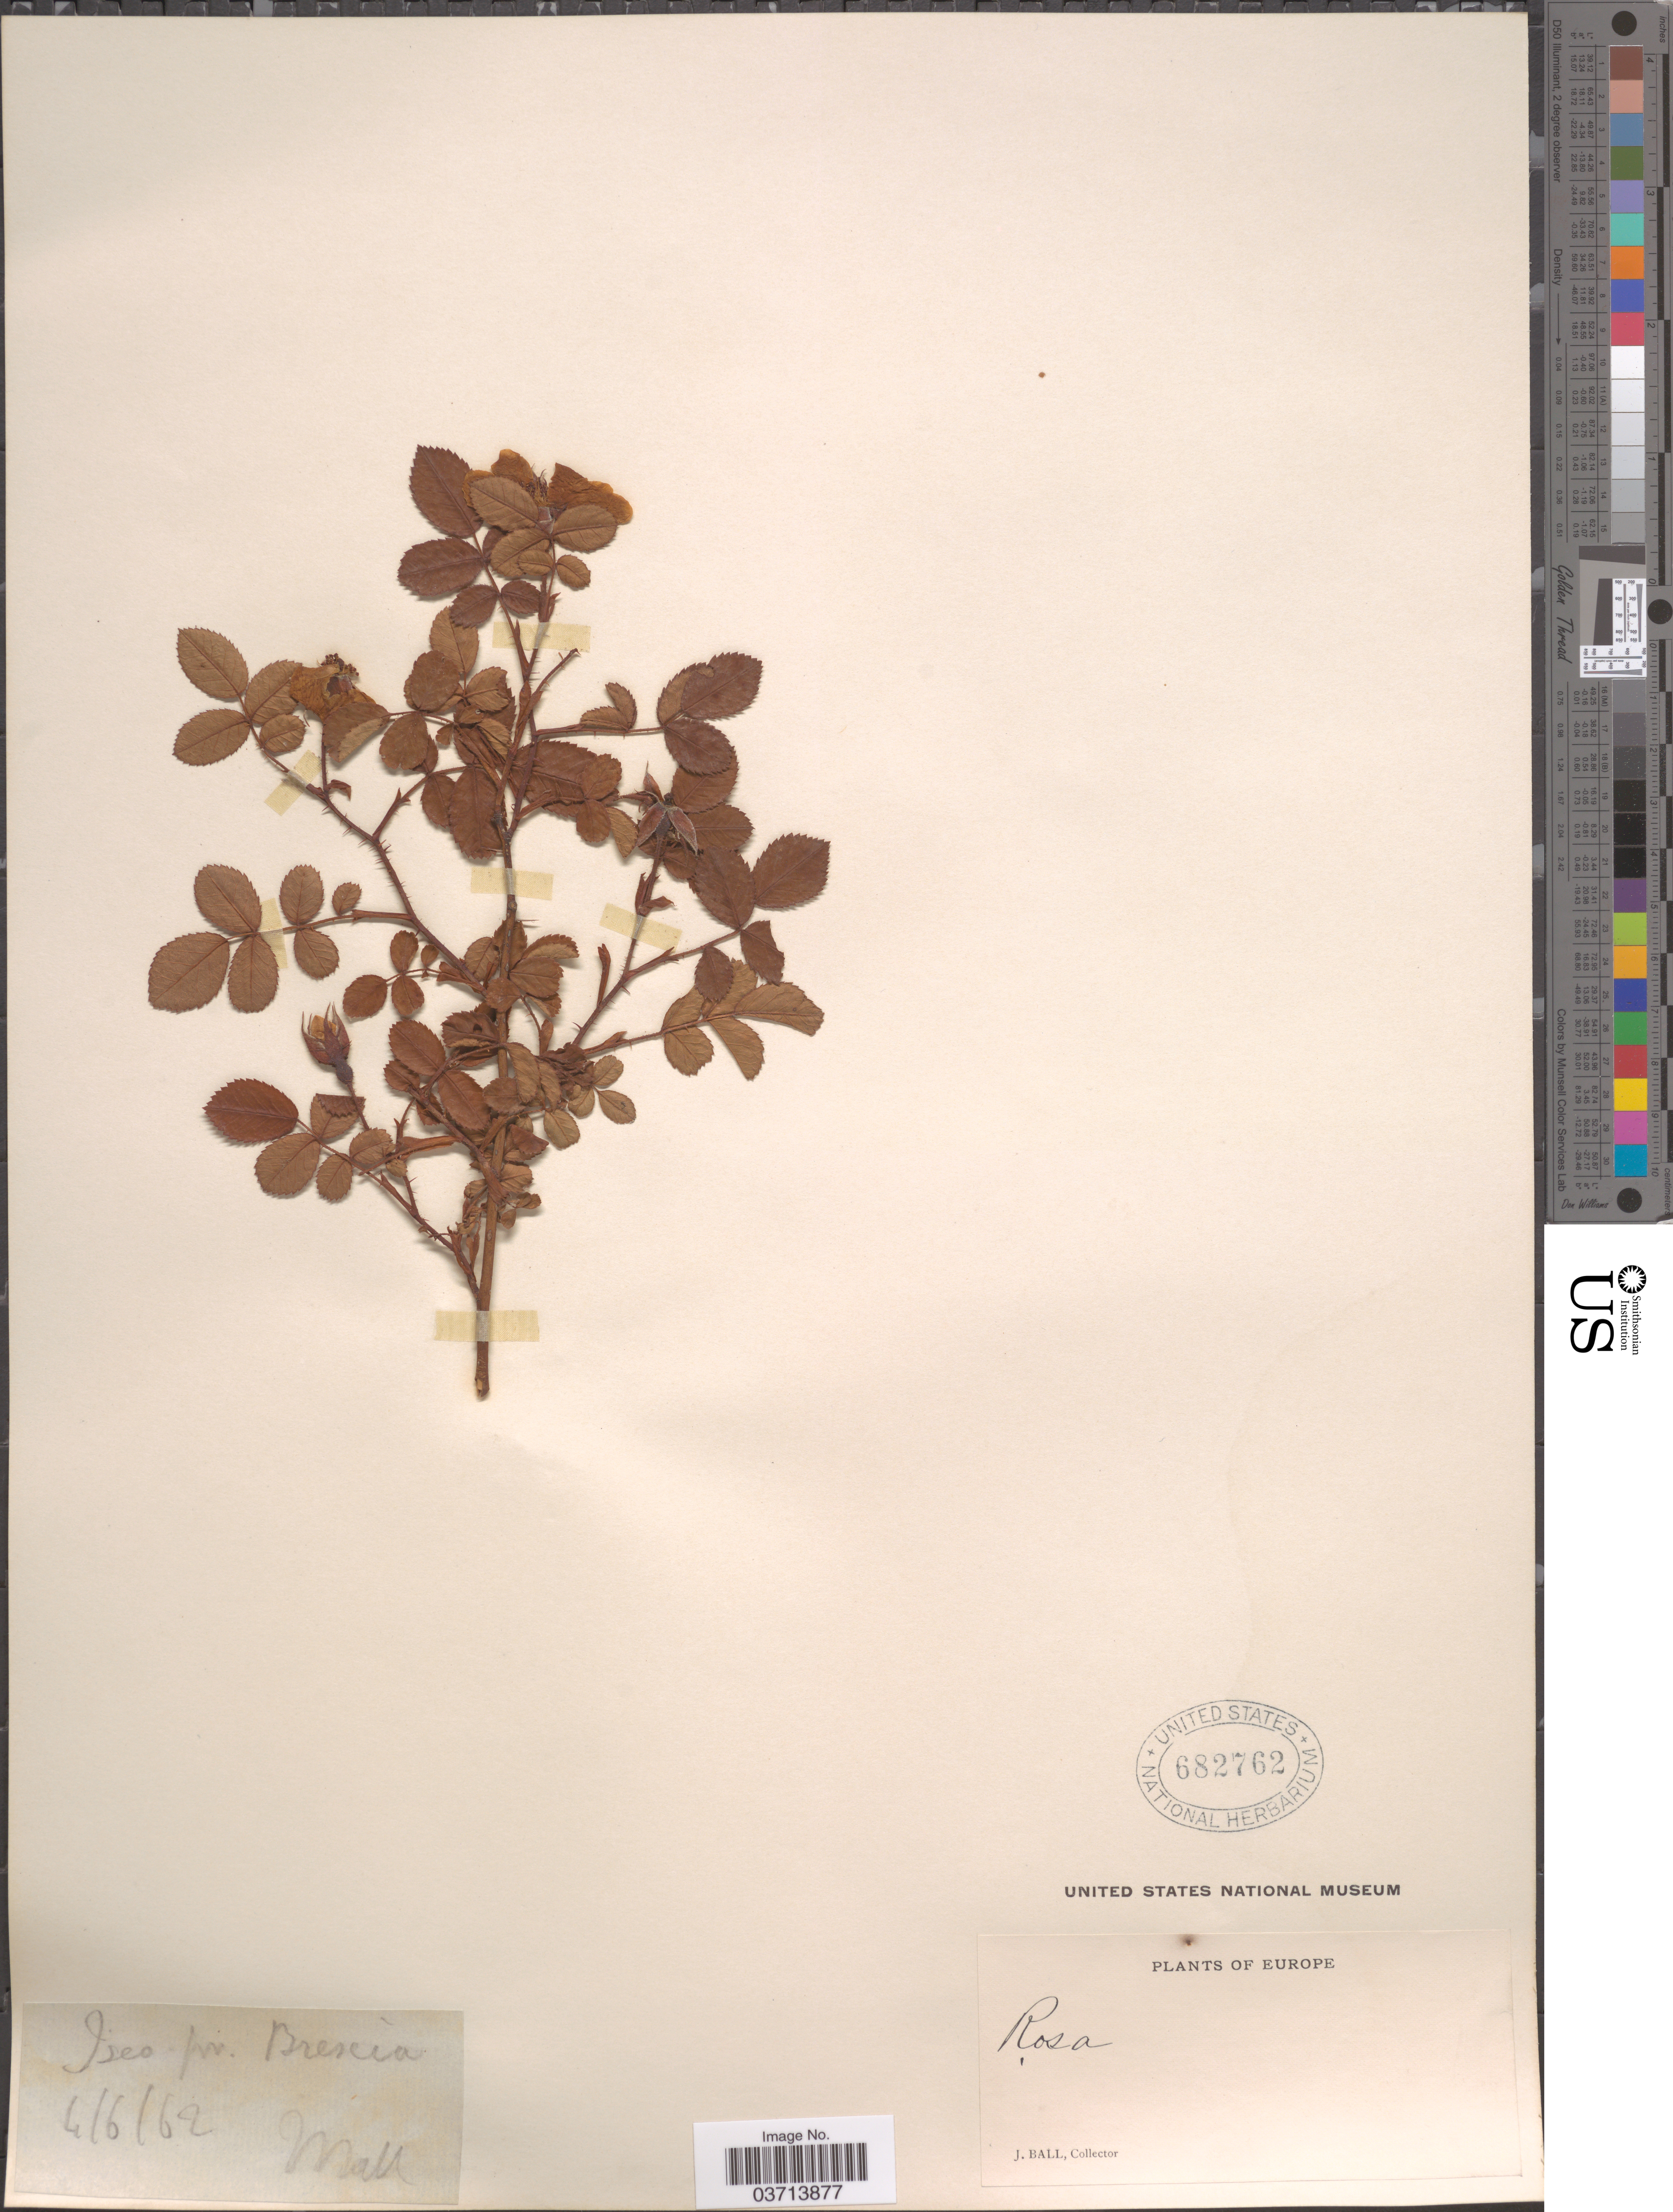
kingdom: Plantae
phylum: Tracheophyta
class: Magnoliopsida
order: Rosales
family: Rosaceae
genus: Rosa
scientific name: Rosa sp.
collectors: J. Ball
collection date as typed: Transcribed d/m/y: 4/6/62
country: Italy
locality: Iseo pr. Brescia. Europe.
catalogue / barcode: US 682762